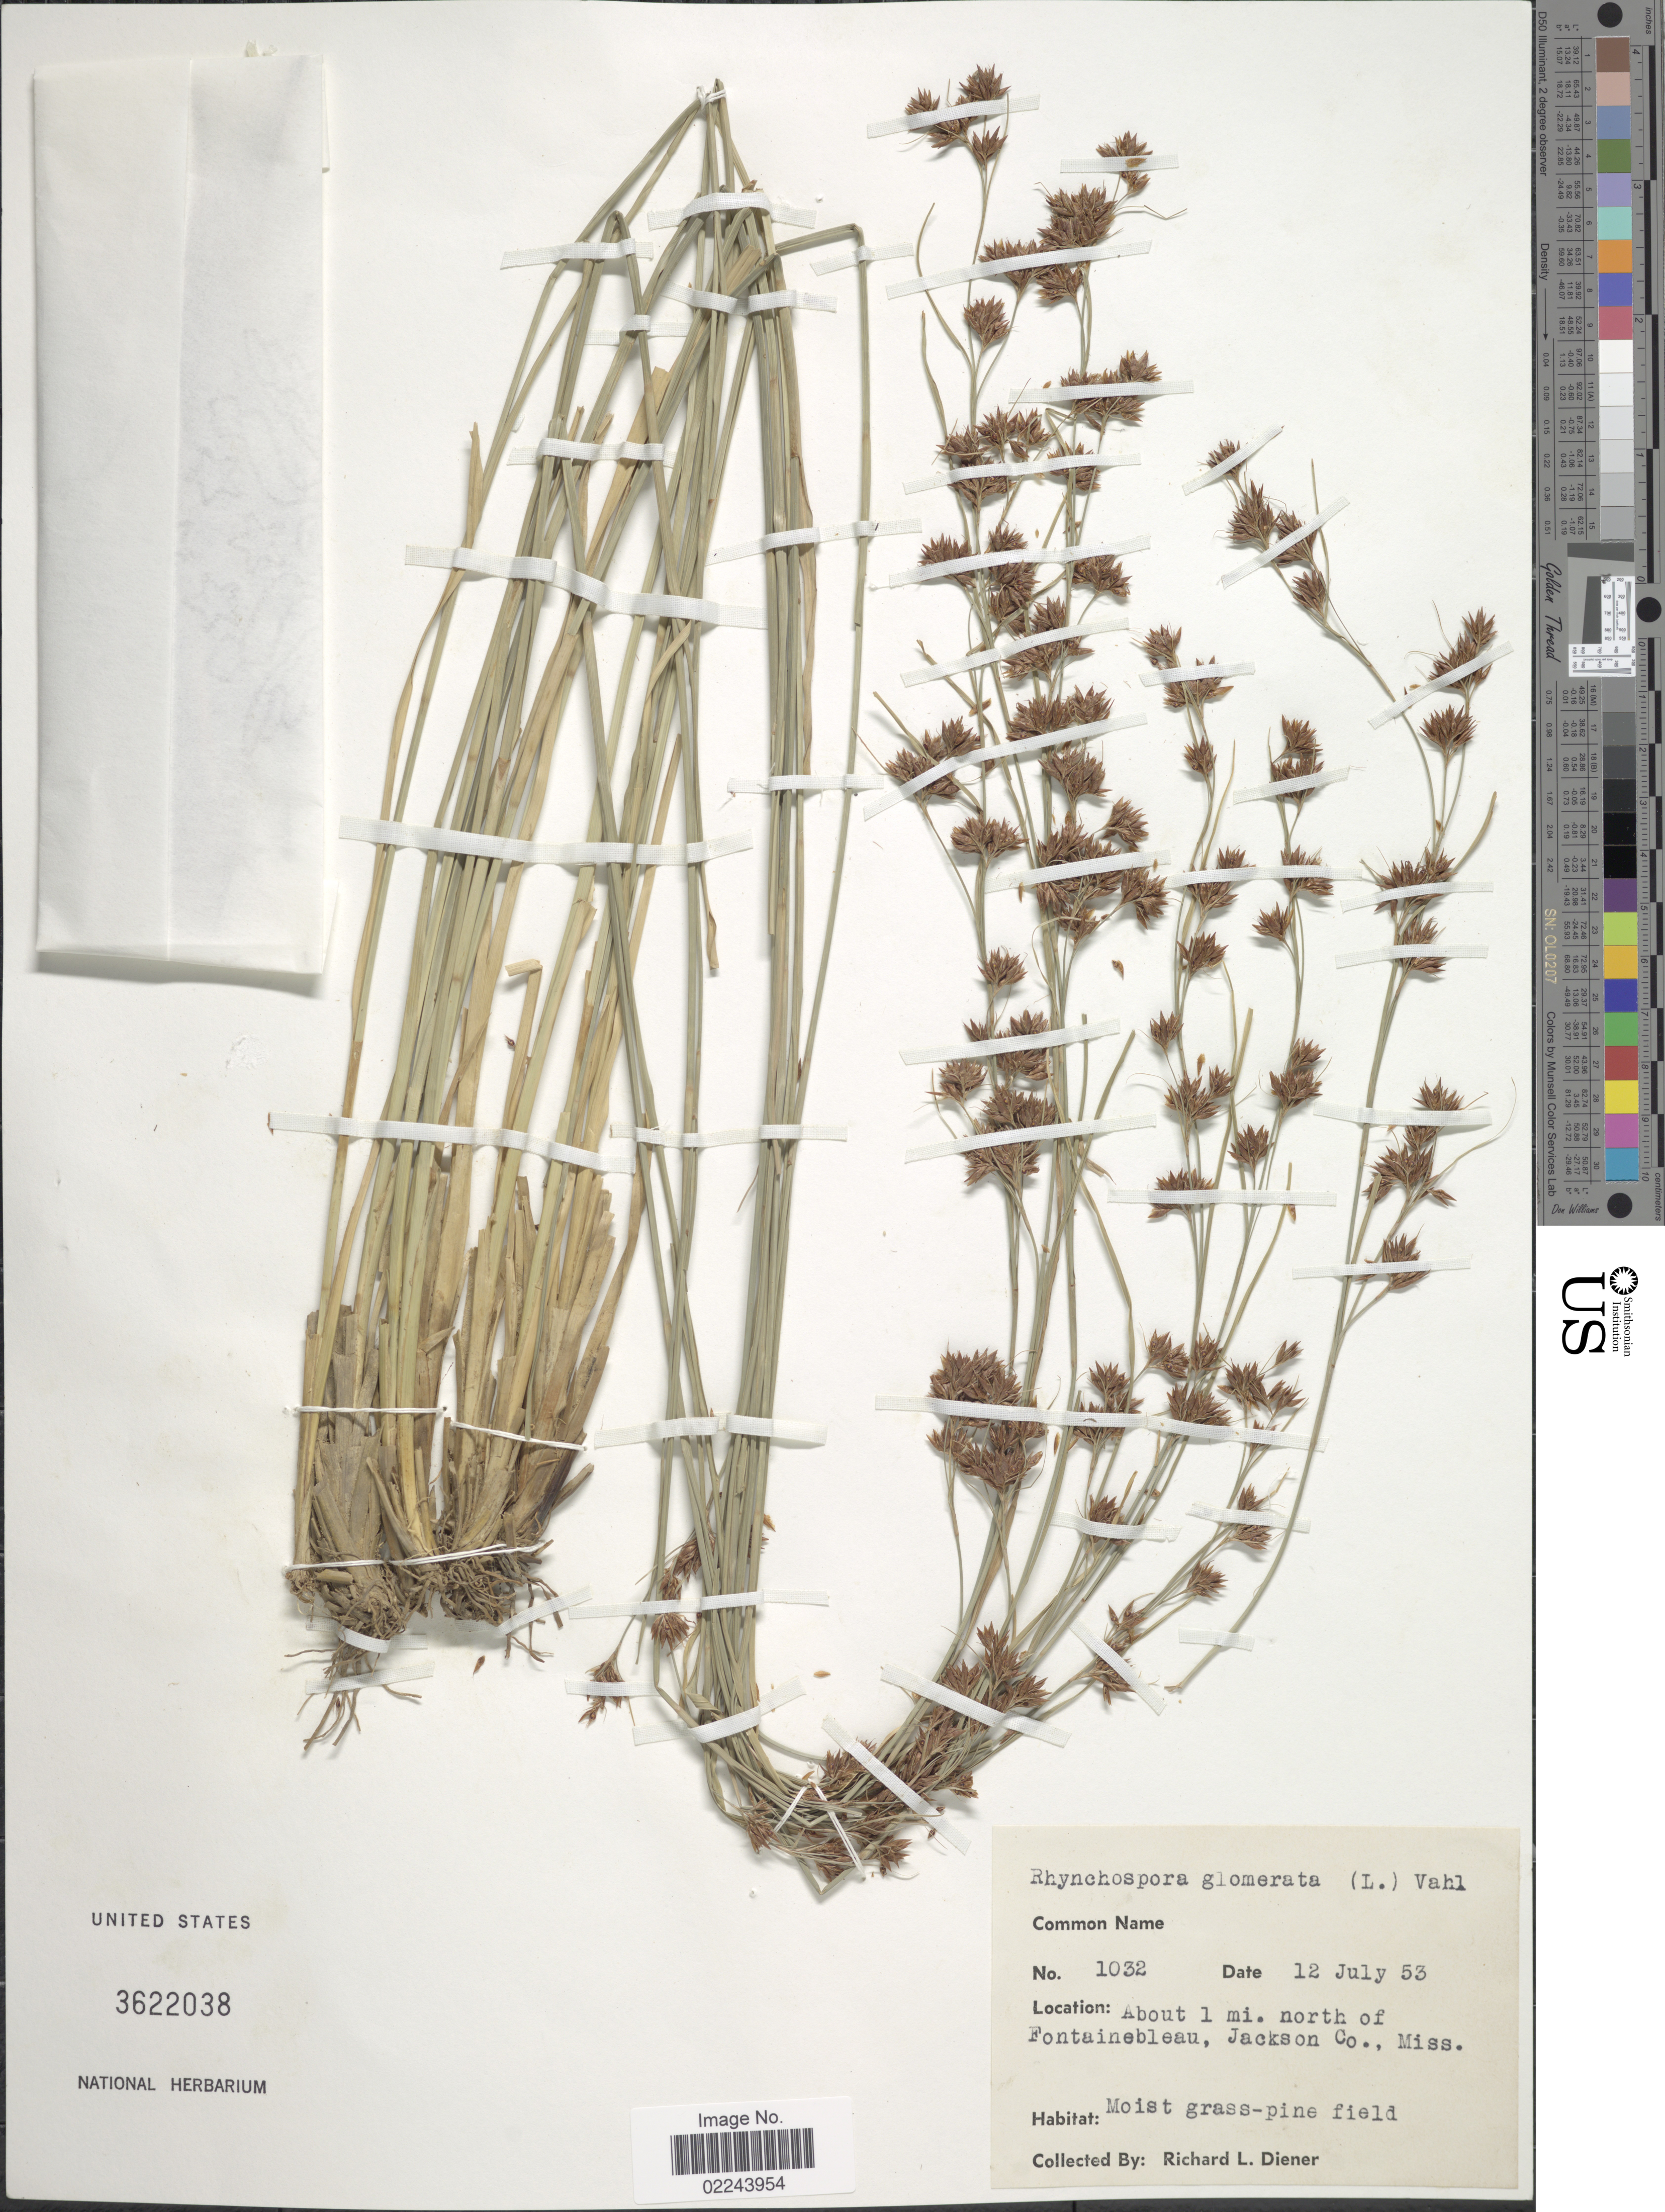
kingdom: Plantae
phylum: Tracheophyta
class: Liliopsida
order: Poales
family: Cyperaceae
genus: Rhynchospora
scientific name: Rhynchospora glomerata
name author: (L.) Vahl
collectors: R. Diener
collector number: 1032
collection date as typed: Transcribed d/m/y: 12/7/53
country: United States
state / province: Mississippi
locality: About 1 mi north of Fontainebleau, Jackson Co., Miss.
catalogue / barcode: US 3622038